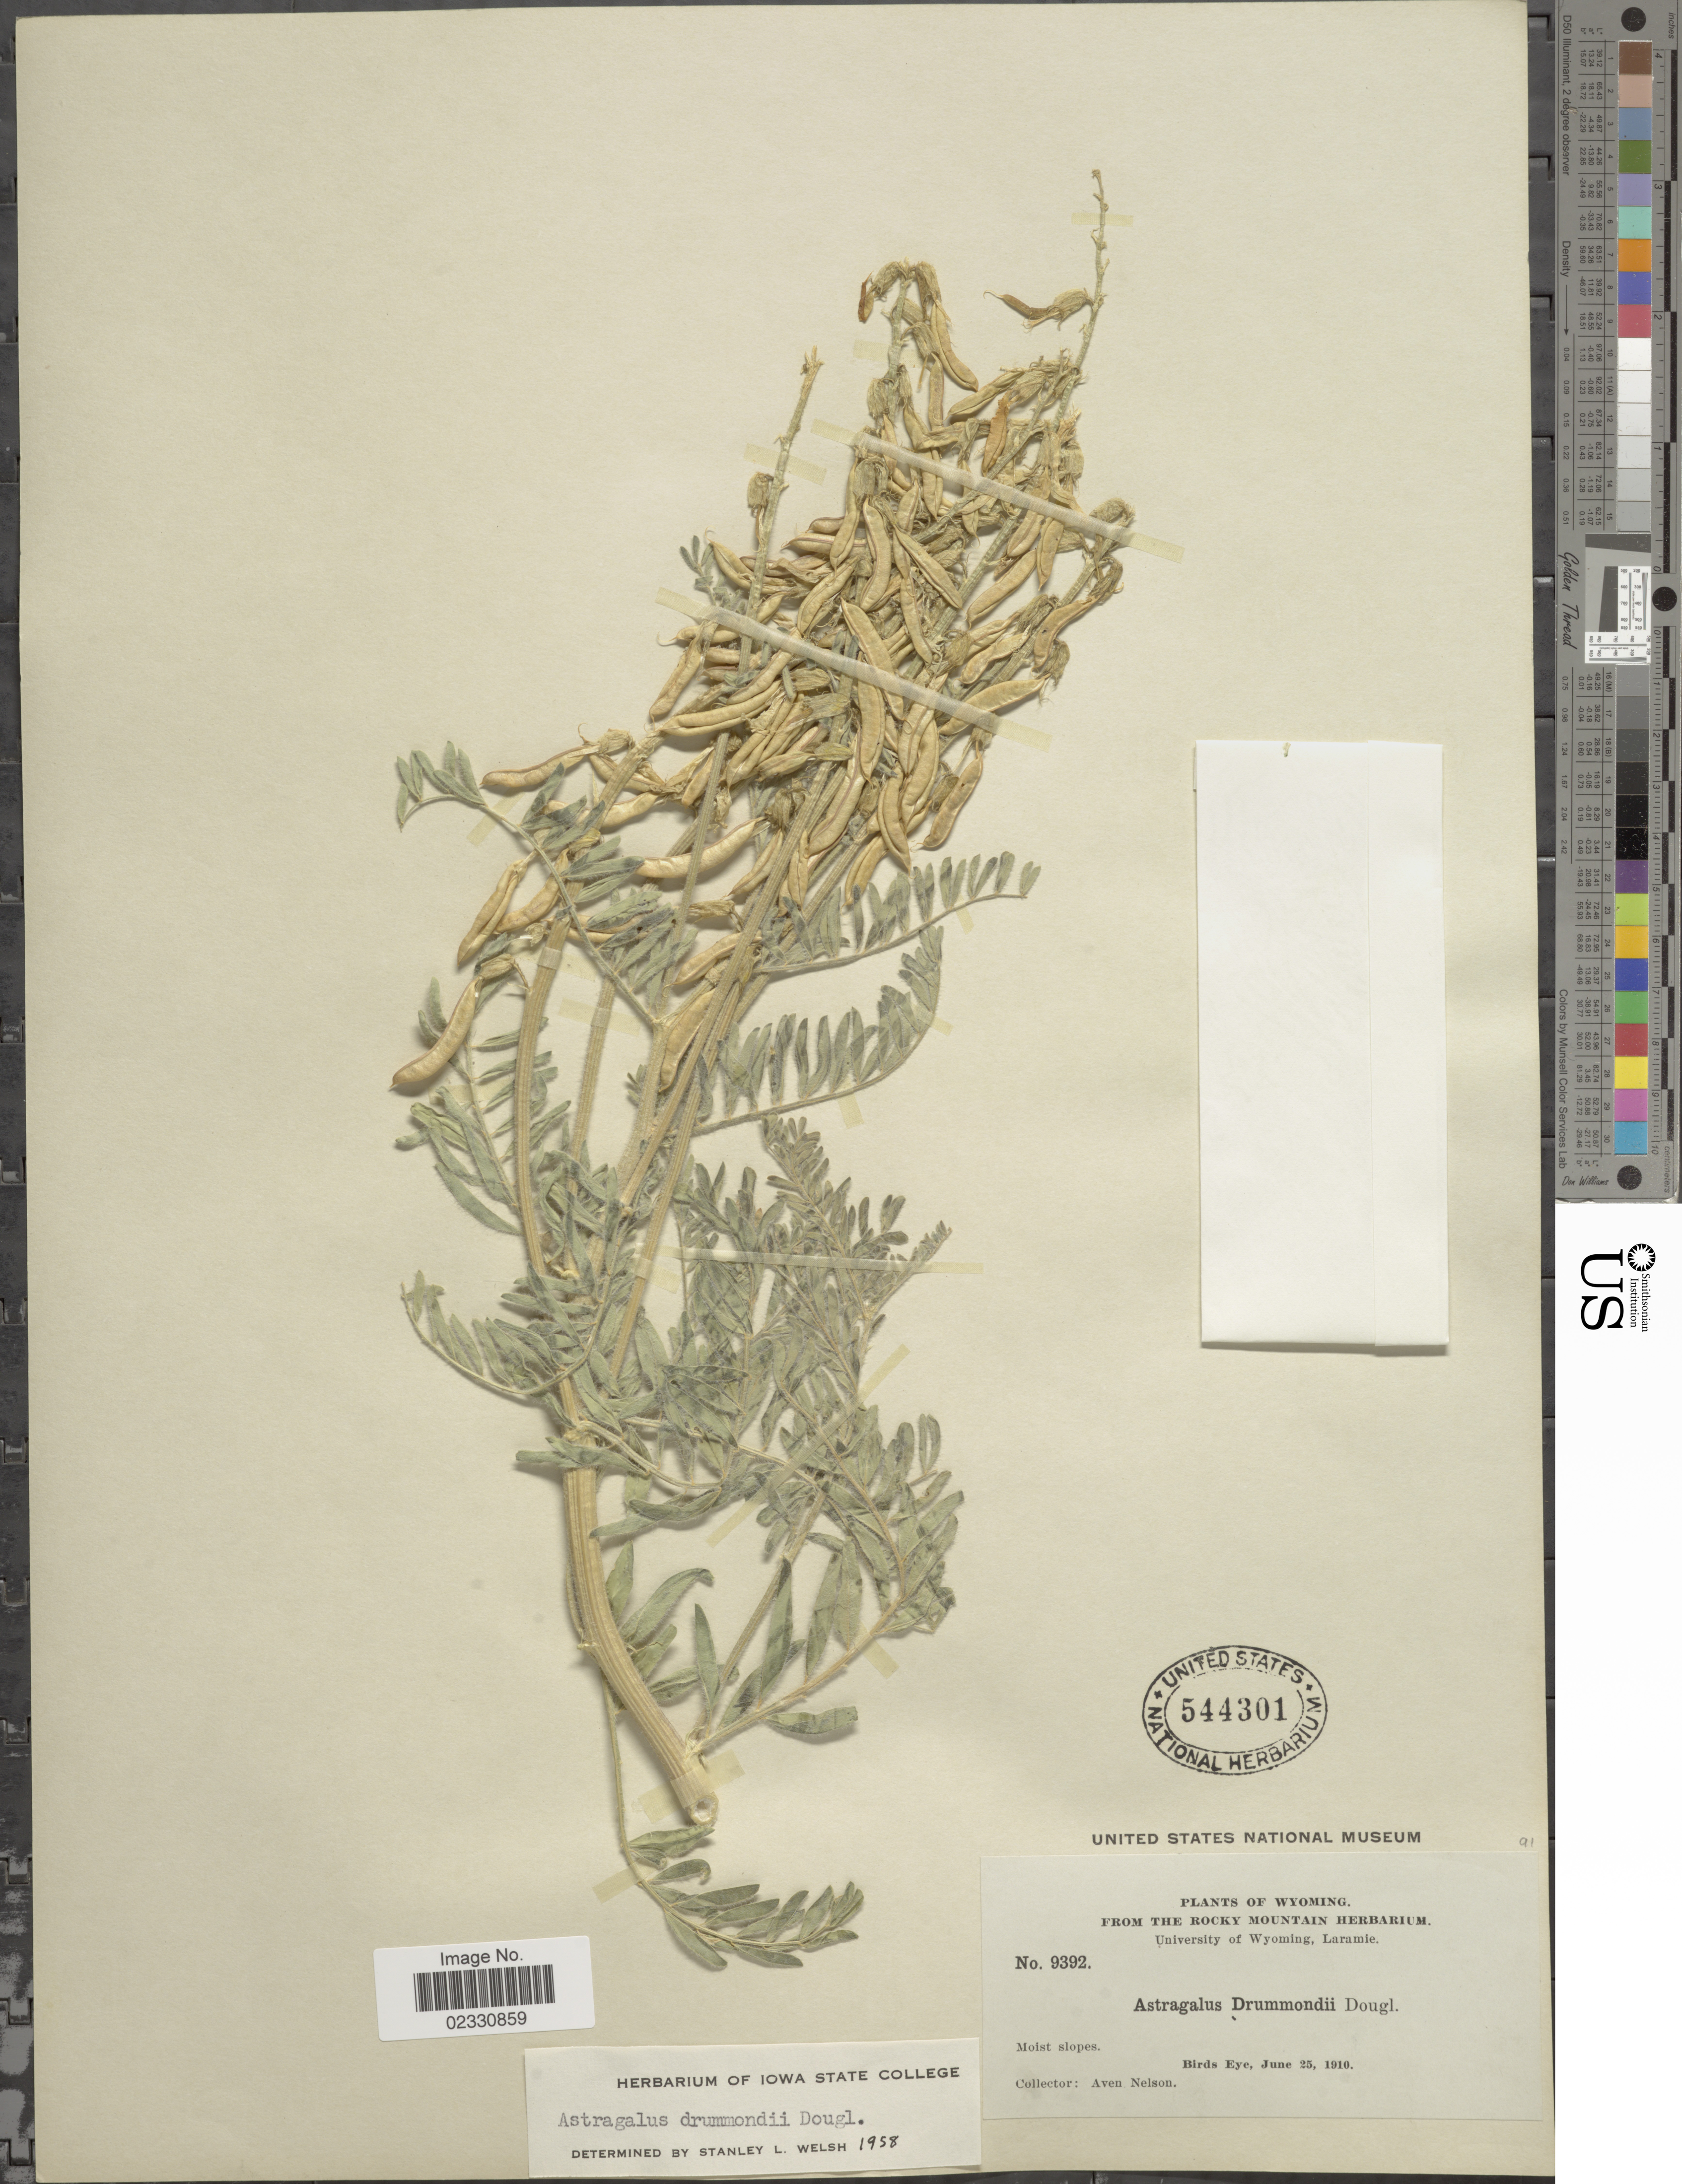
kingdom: Plantae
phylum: Tracheophyta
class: Magnoliopsida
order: Fabales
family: Fabaceae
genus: Astragalus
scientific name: Astragalus drummondii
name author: Hook.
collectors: A. Nelson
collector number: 9392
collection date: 1910-06-25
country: United States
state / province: Wyoming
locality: Moist slopes, Birds Eye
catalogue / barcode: US 544301